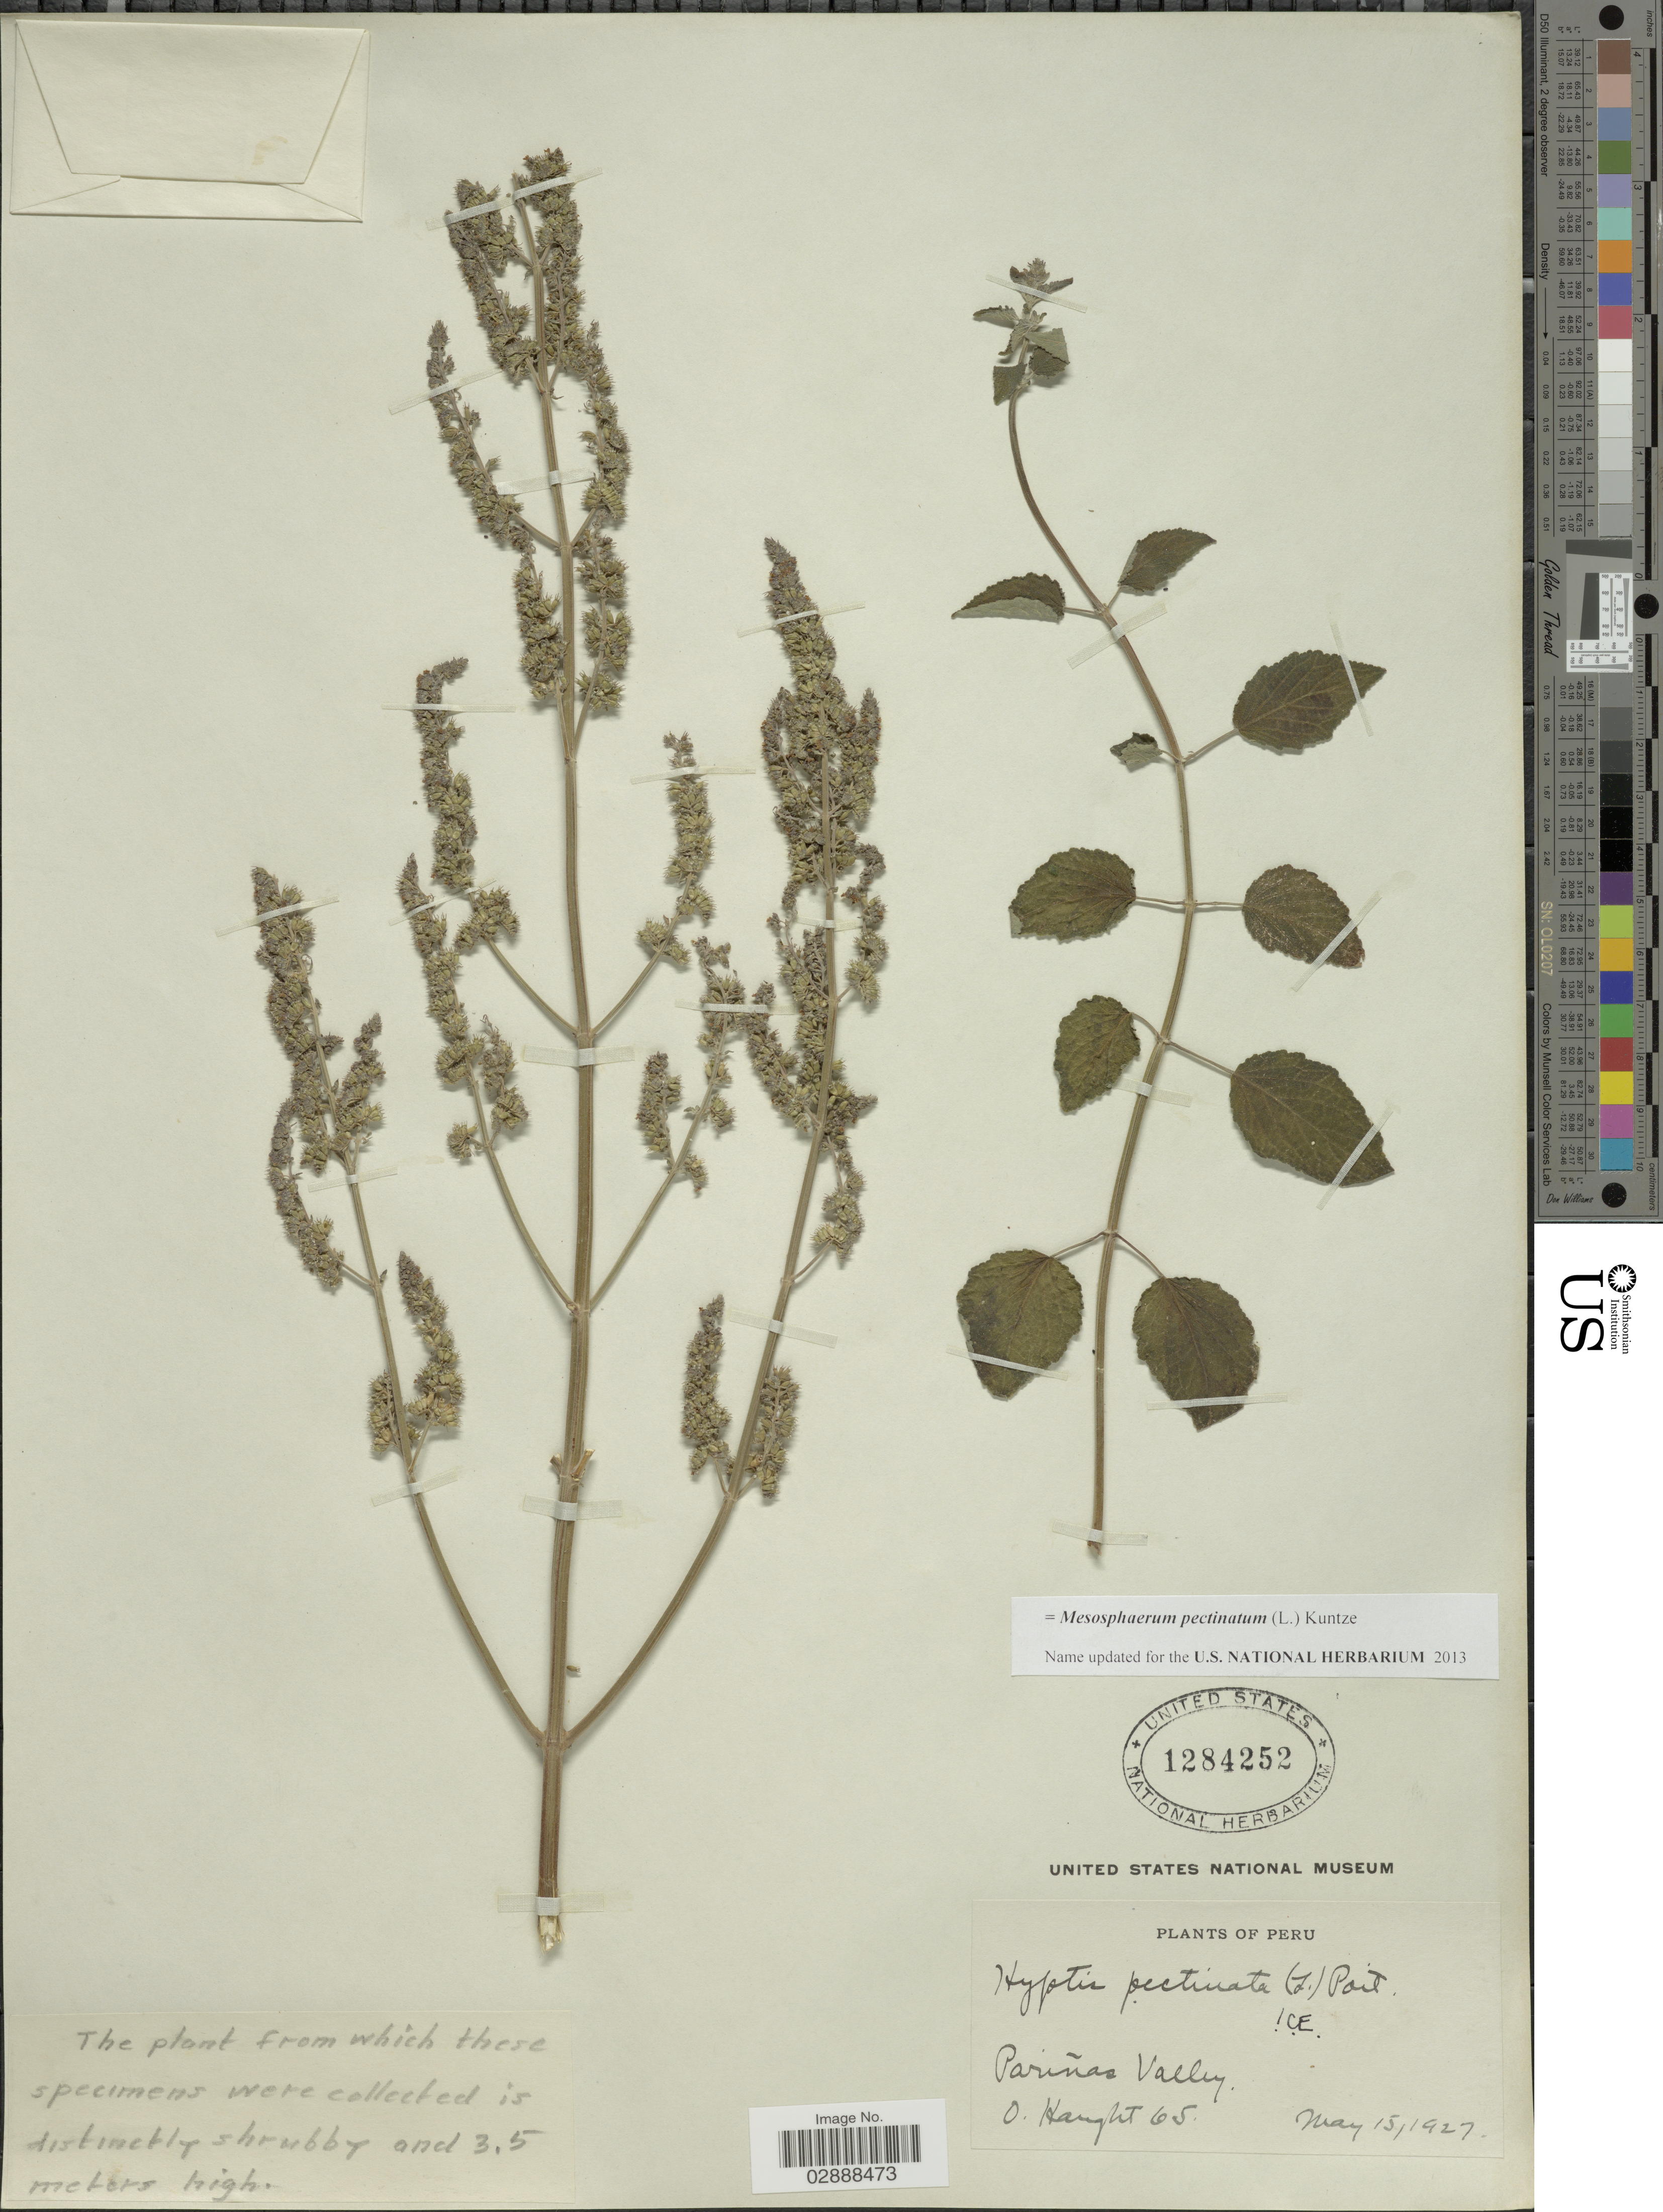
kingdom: Plantae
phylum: Tracheophyta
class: Magnoliopsida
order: Lamiales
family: Lamiaceae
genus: Mesosphaerum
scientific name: Mesosphaerum pectinatum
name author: (L.) Kuntze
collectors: O. Haught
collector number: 65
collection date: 1927-05-15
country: Peru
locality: Pariñas Valley.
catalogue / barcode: US 1284252